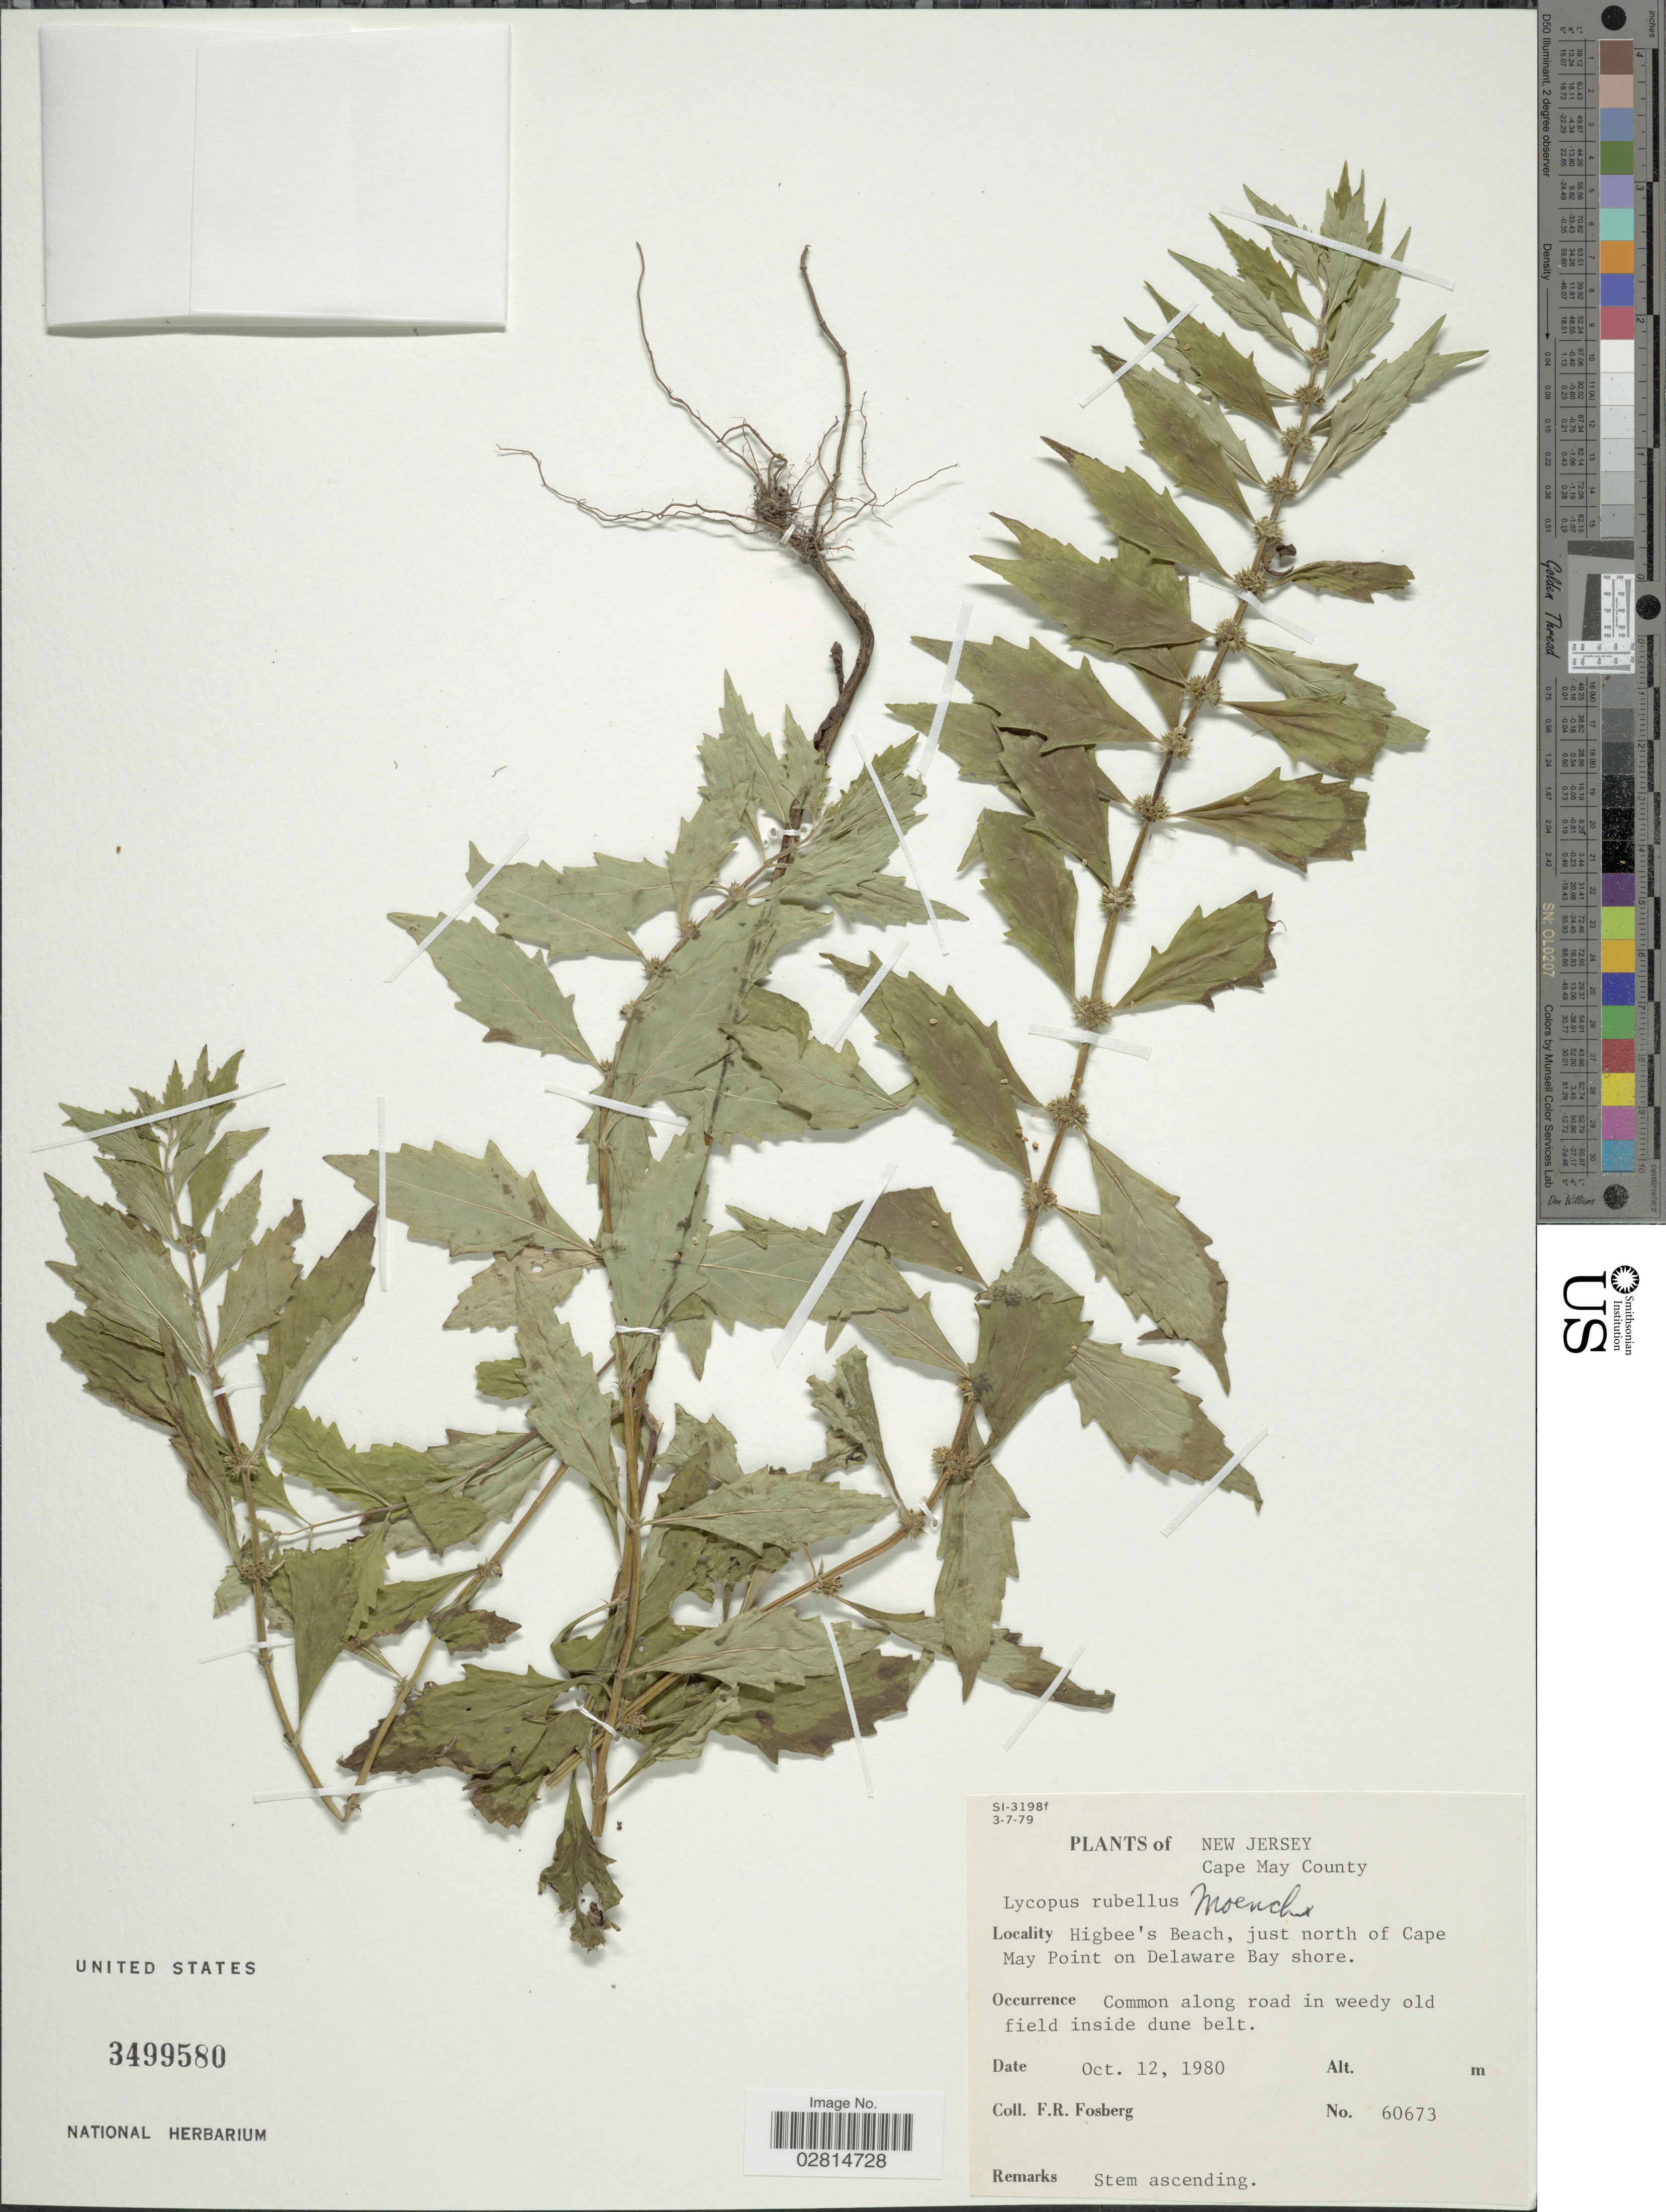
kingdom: Plantae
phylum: Tracheophyta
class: Magnoliopsida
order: Lamiales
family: Lamiaceae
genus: Lycopus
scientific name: Lycopus rubellus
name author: Moench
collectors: F. R. Fosberg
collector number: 60673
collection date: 1980-10-12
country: United States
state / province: New Jersey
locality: Cape May County. Higbee's Beach, just north of Cape May Point on Delaware Bay shore.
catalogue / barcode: US 3499580